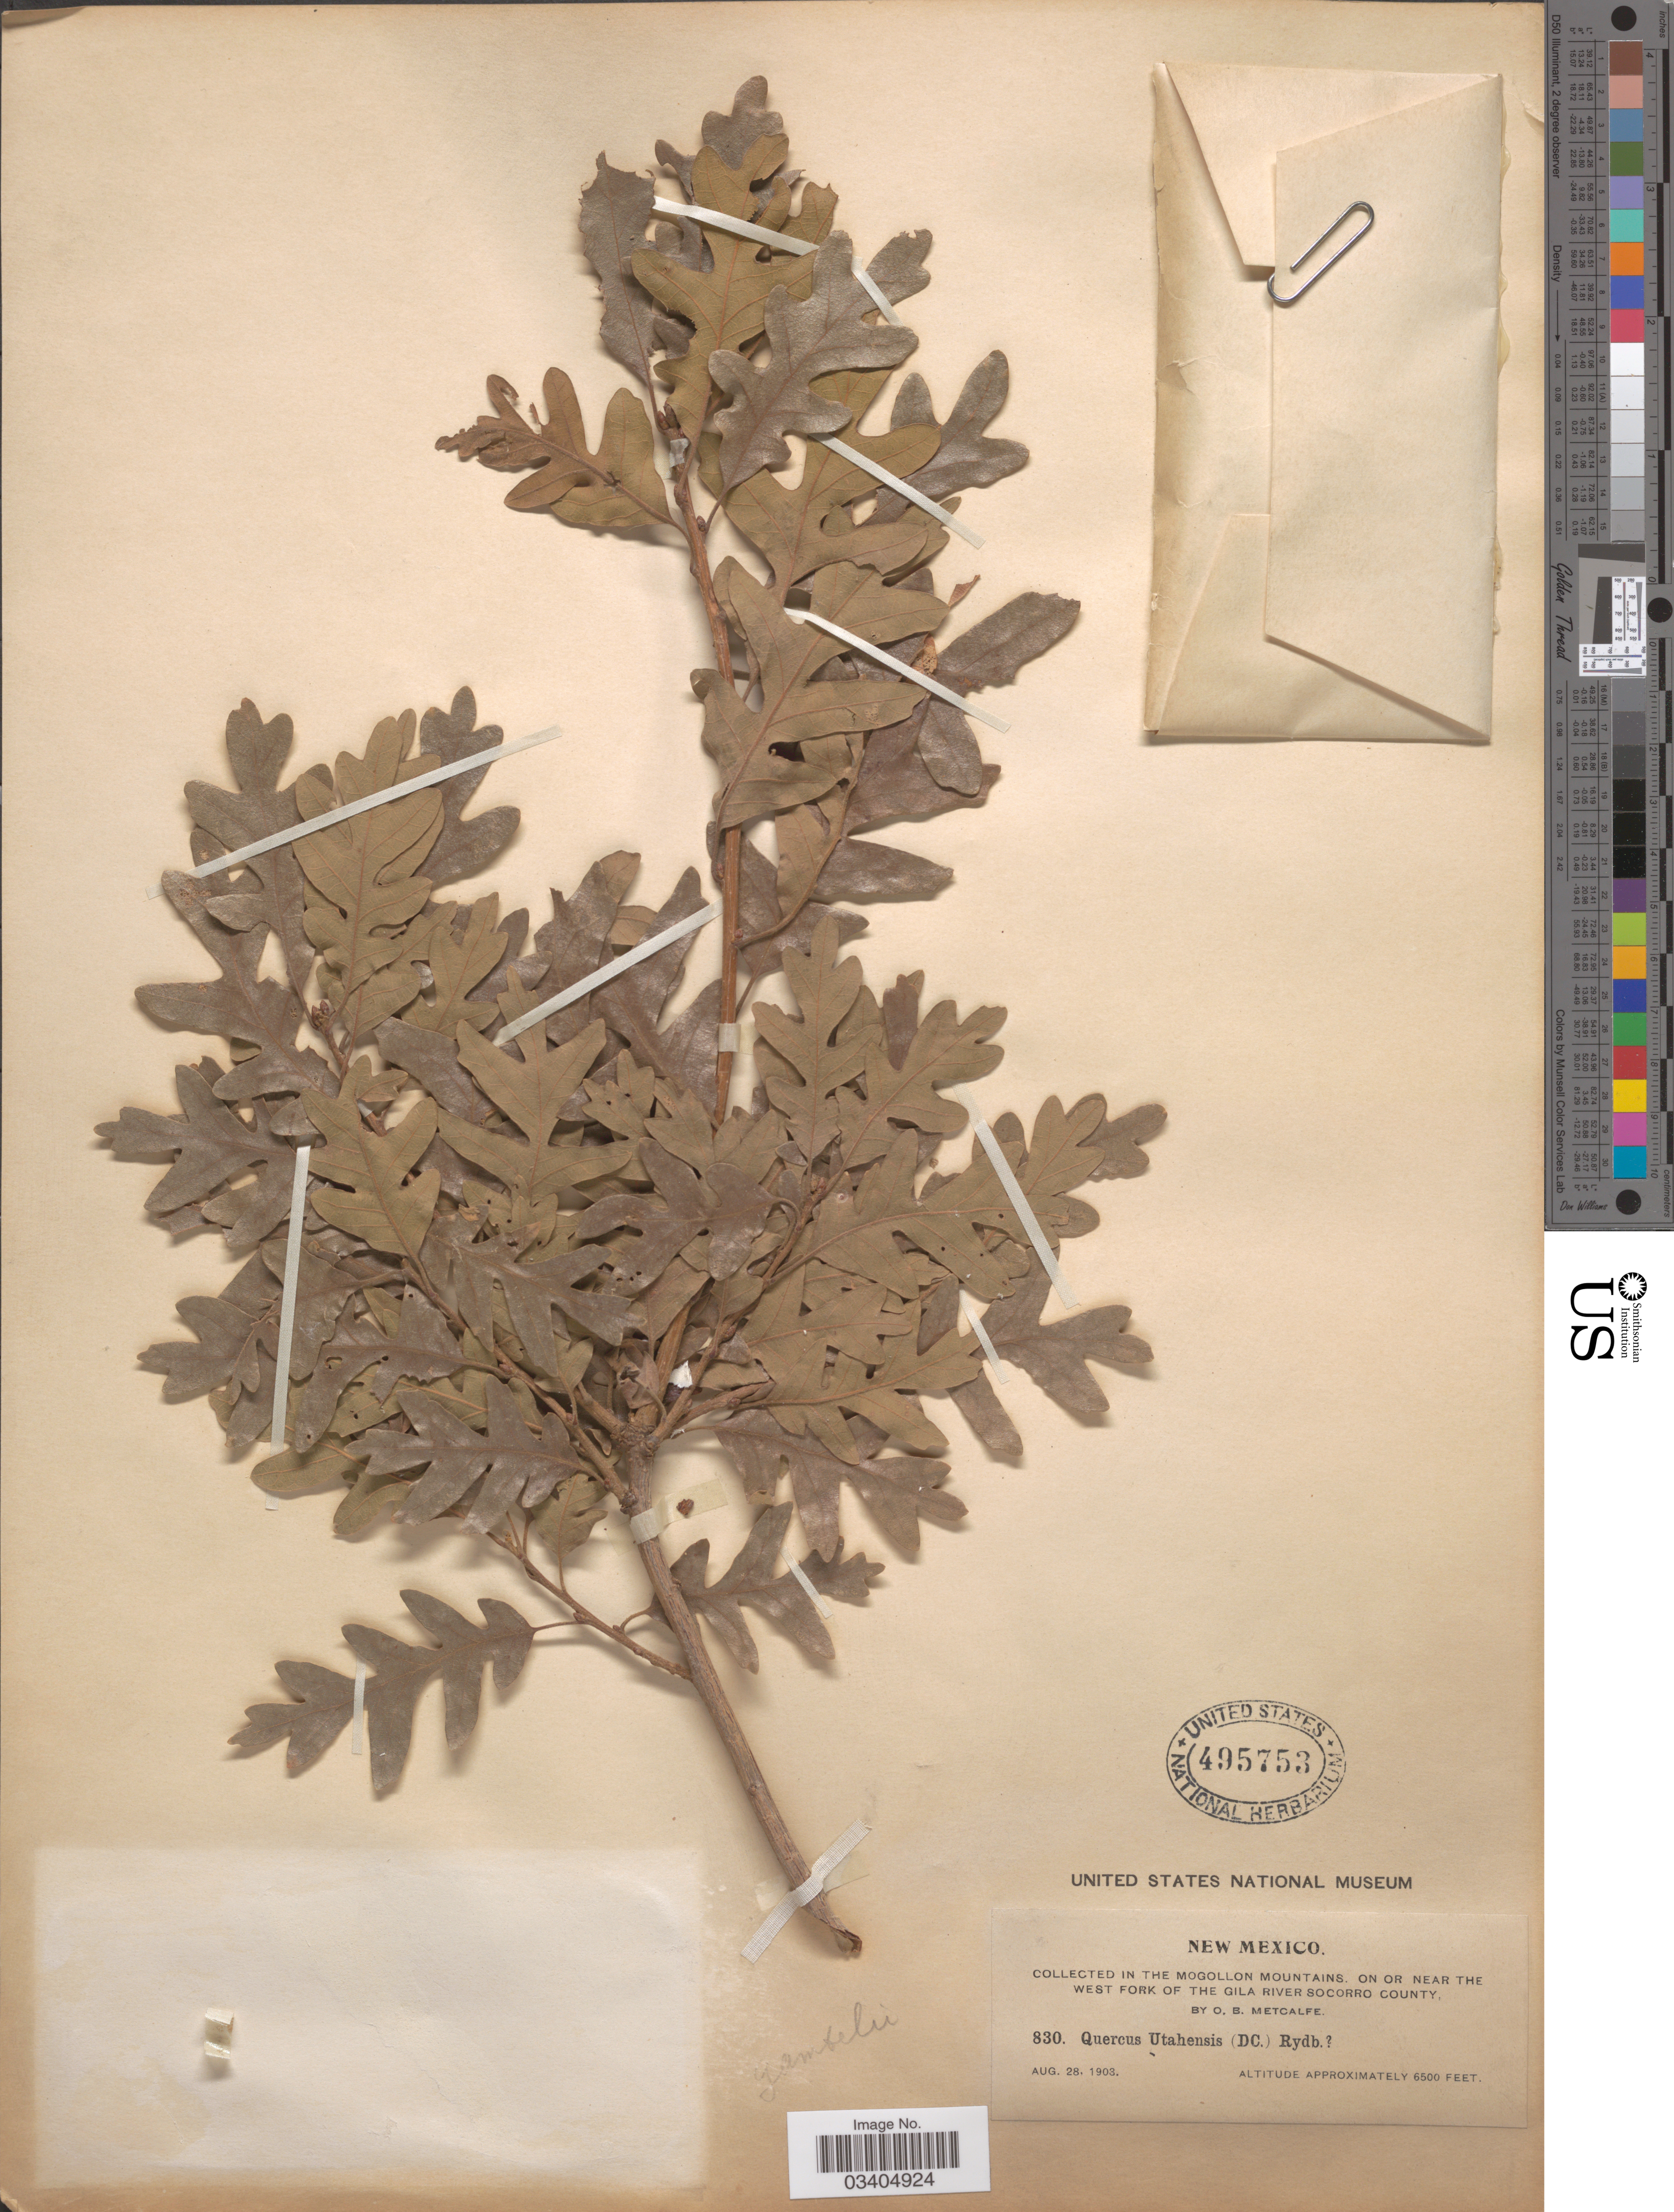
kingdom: Plantae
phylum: Tracheophyta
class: Magnoliopsida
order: Fagales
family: Fagaceae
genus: Quercus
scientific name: Quercus gambelii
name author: Nutt.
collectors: O. B. Metcalfe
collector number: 830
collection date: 1903-08-28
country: United States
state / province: New Mexico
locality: In the Mogollon Mountains. On or near the West Fork of the Gila River Socorro County.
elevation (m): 1981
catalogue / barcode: US 495753